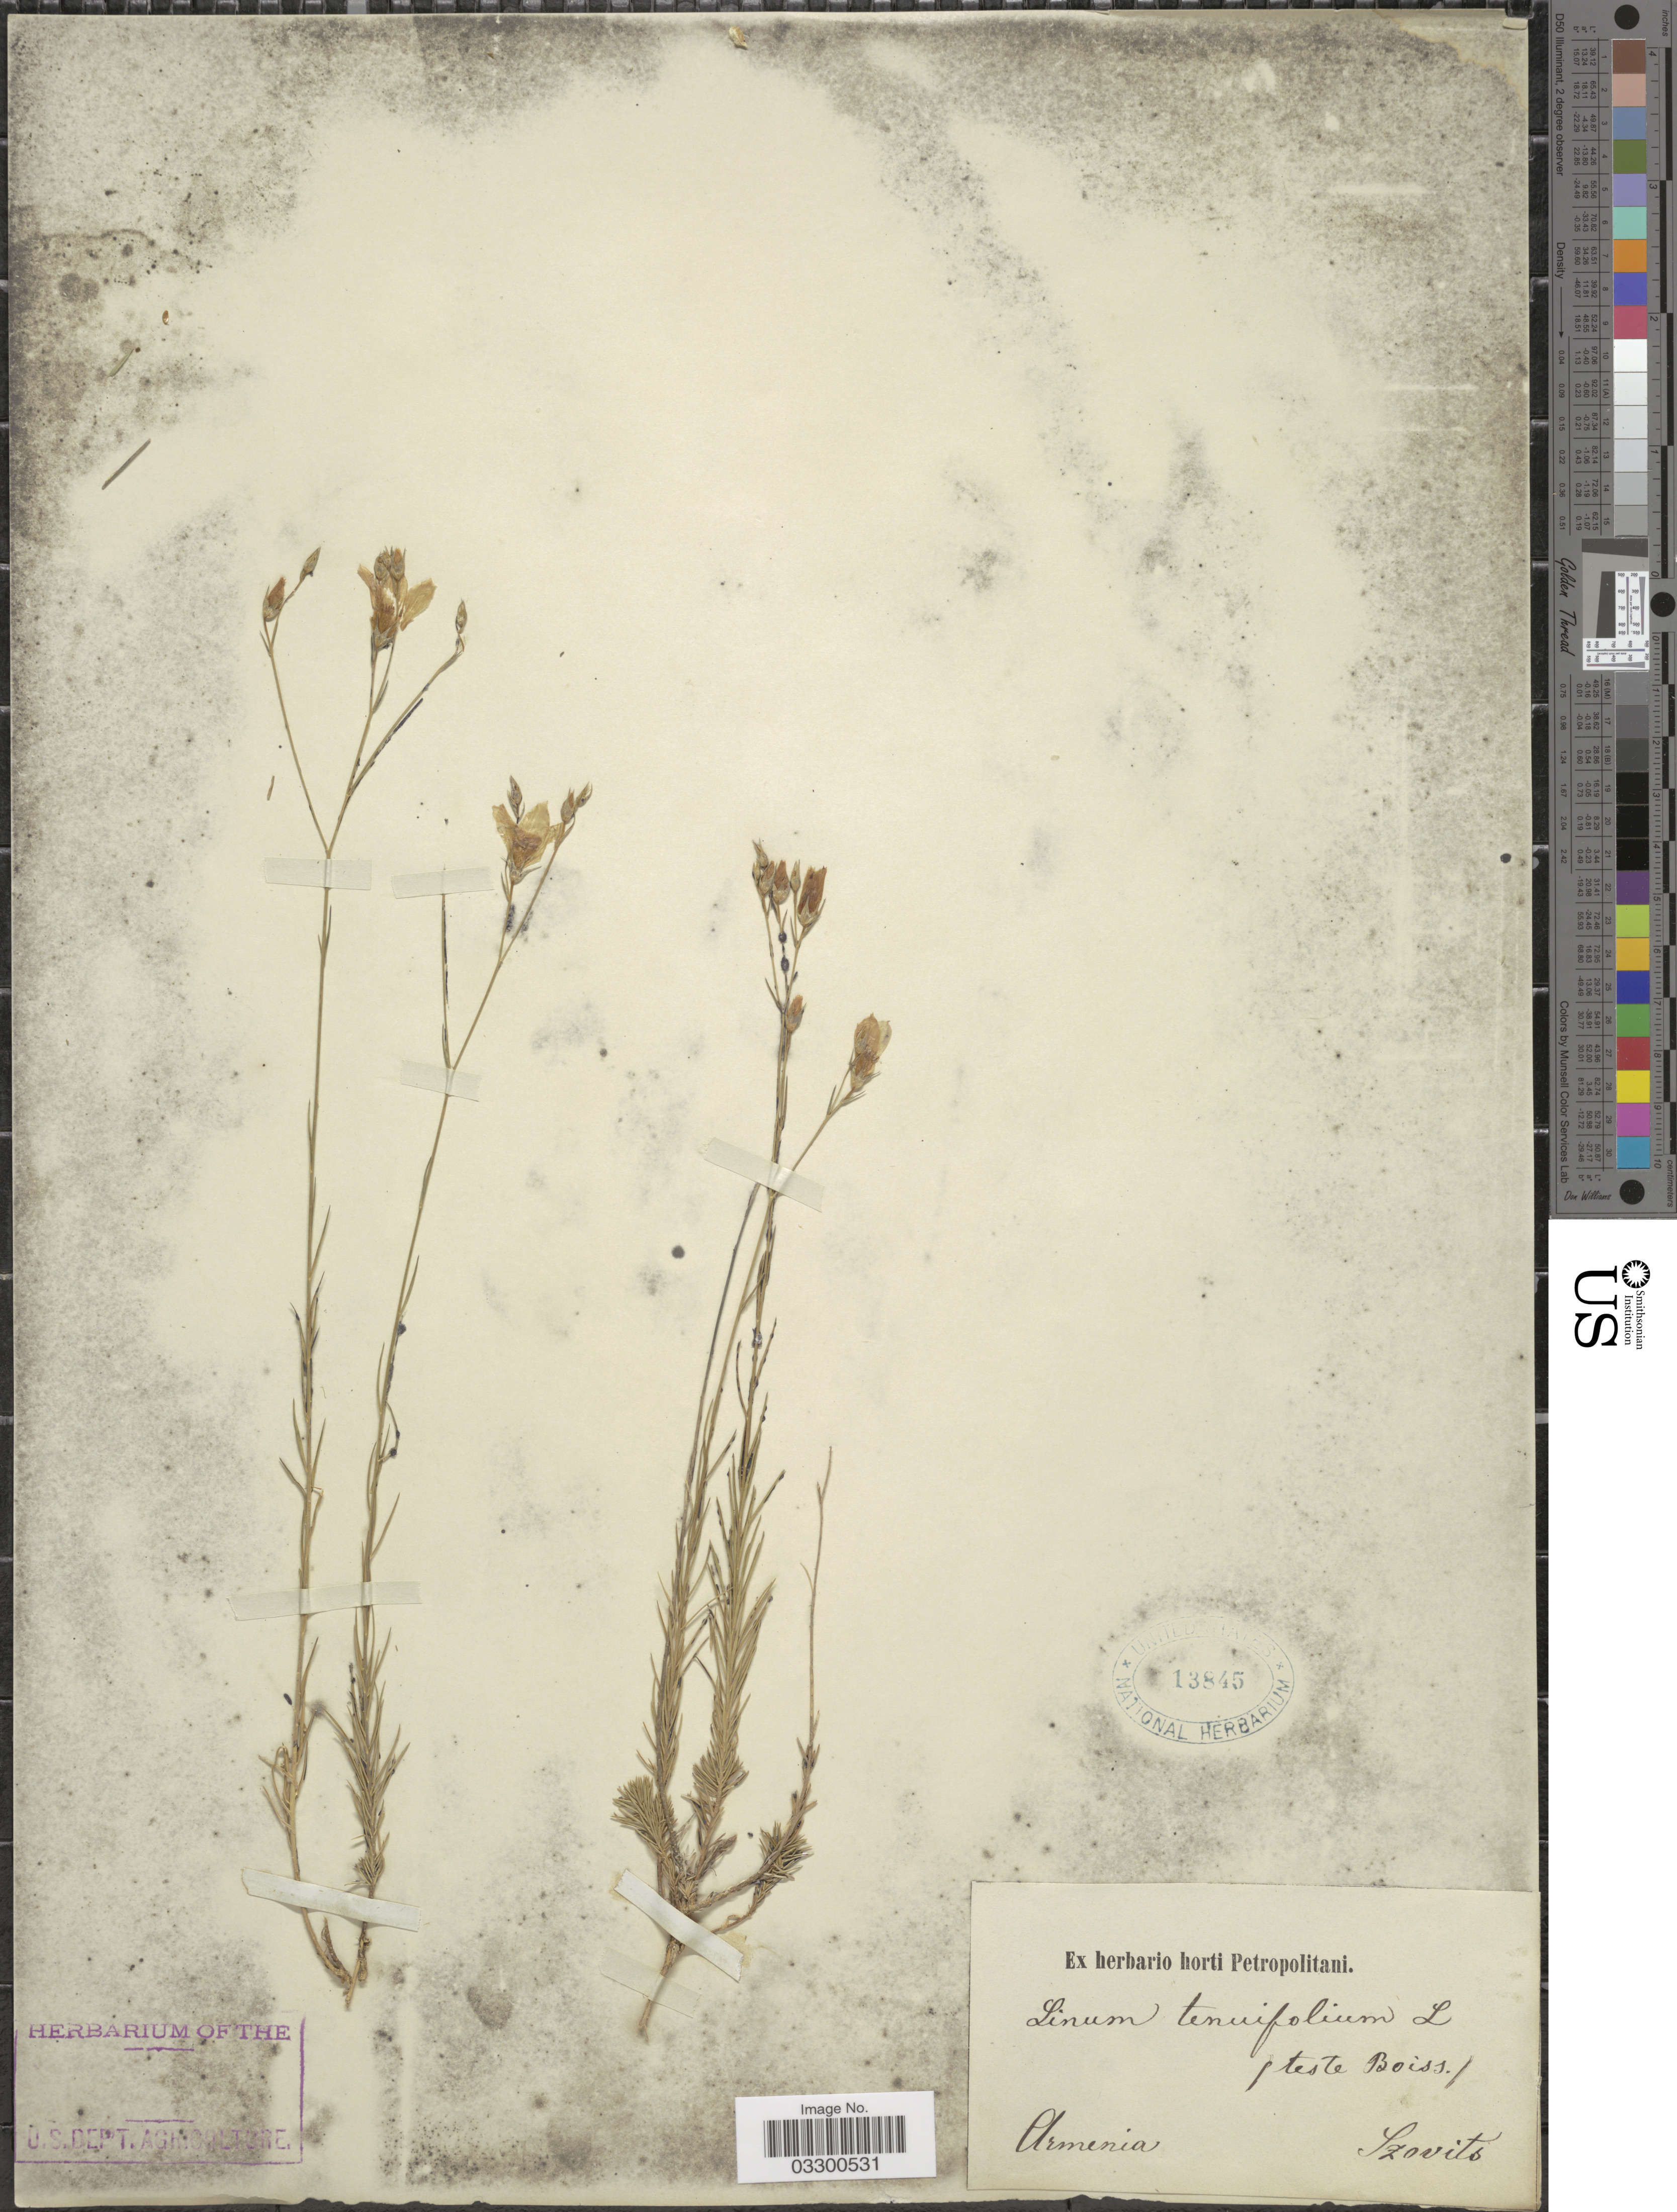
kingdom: Plantae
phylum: Tracheophyta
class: Magnoliopsida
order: Malpighiales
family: Linaceae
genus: Linum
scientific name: Linum tenuifolium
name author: L.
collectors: Szovits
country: Armenia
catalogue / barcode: US 13845